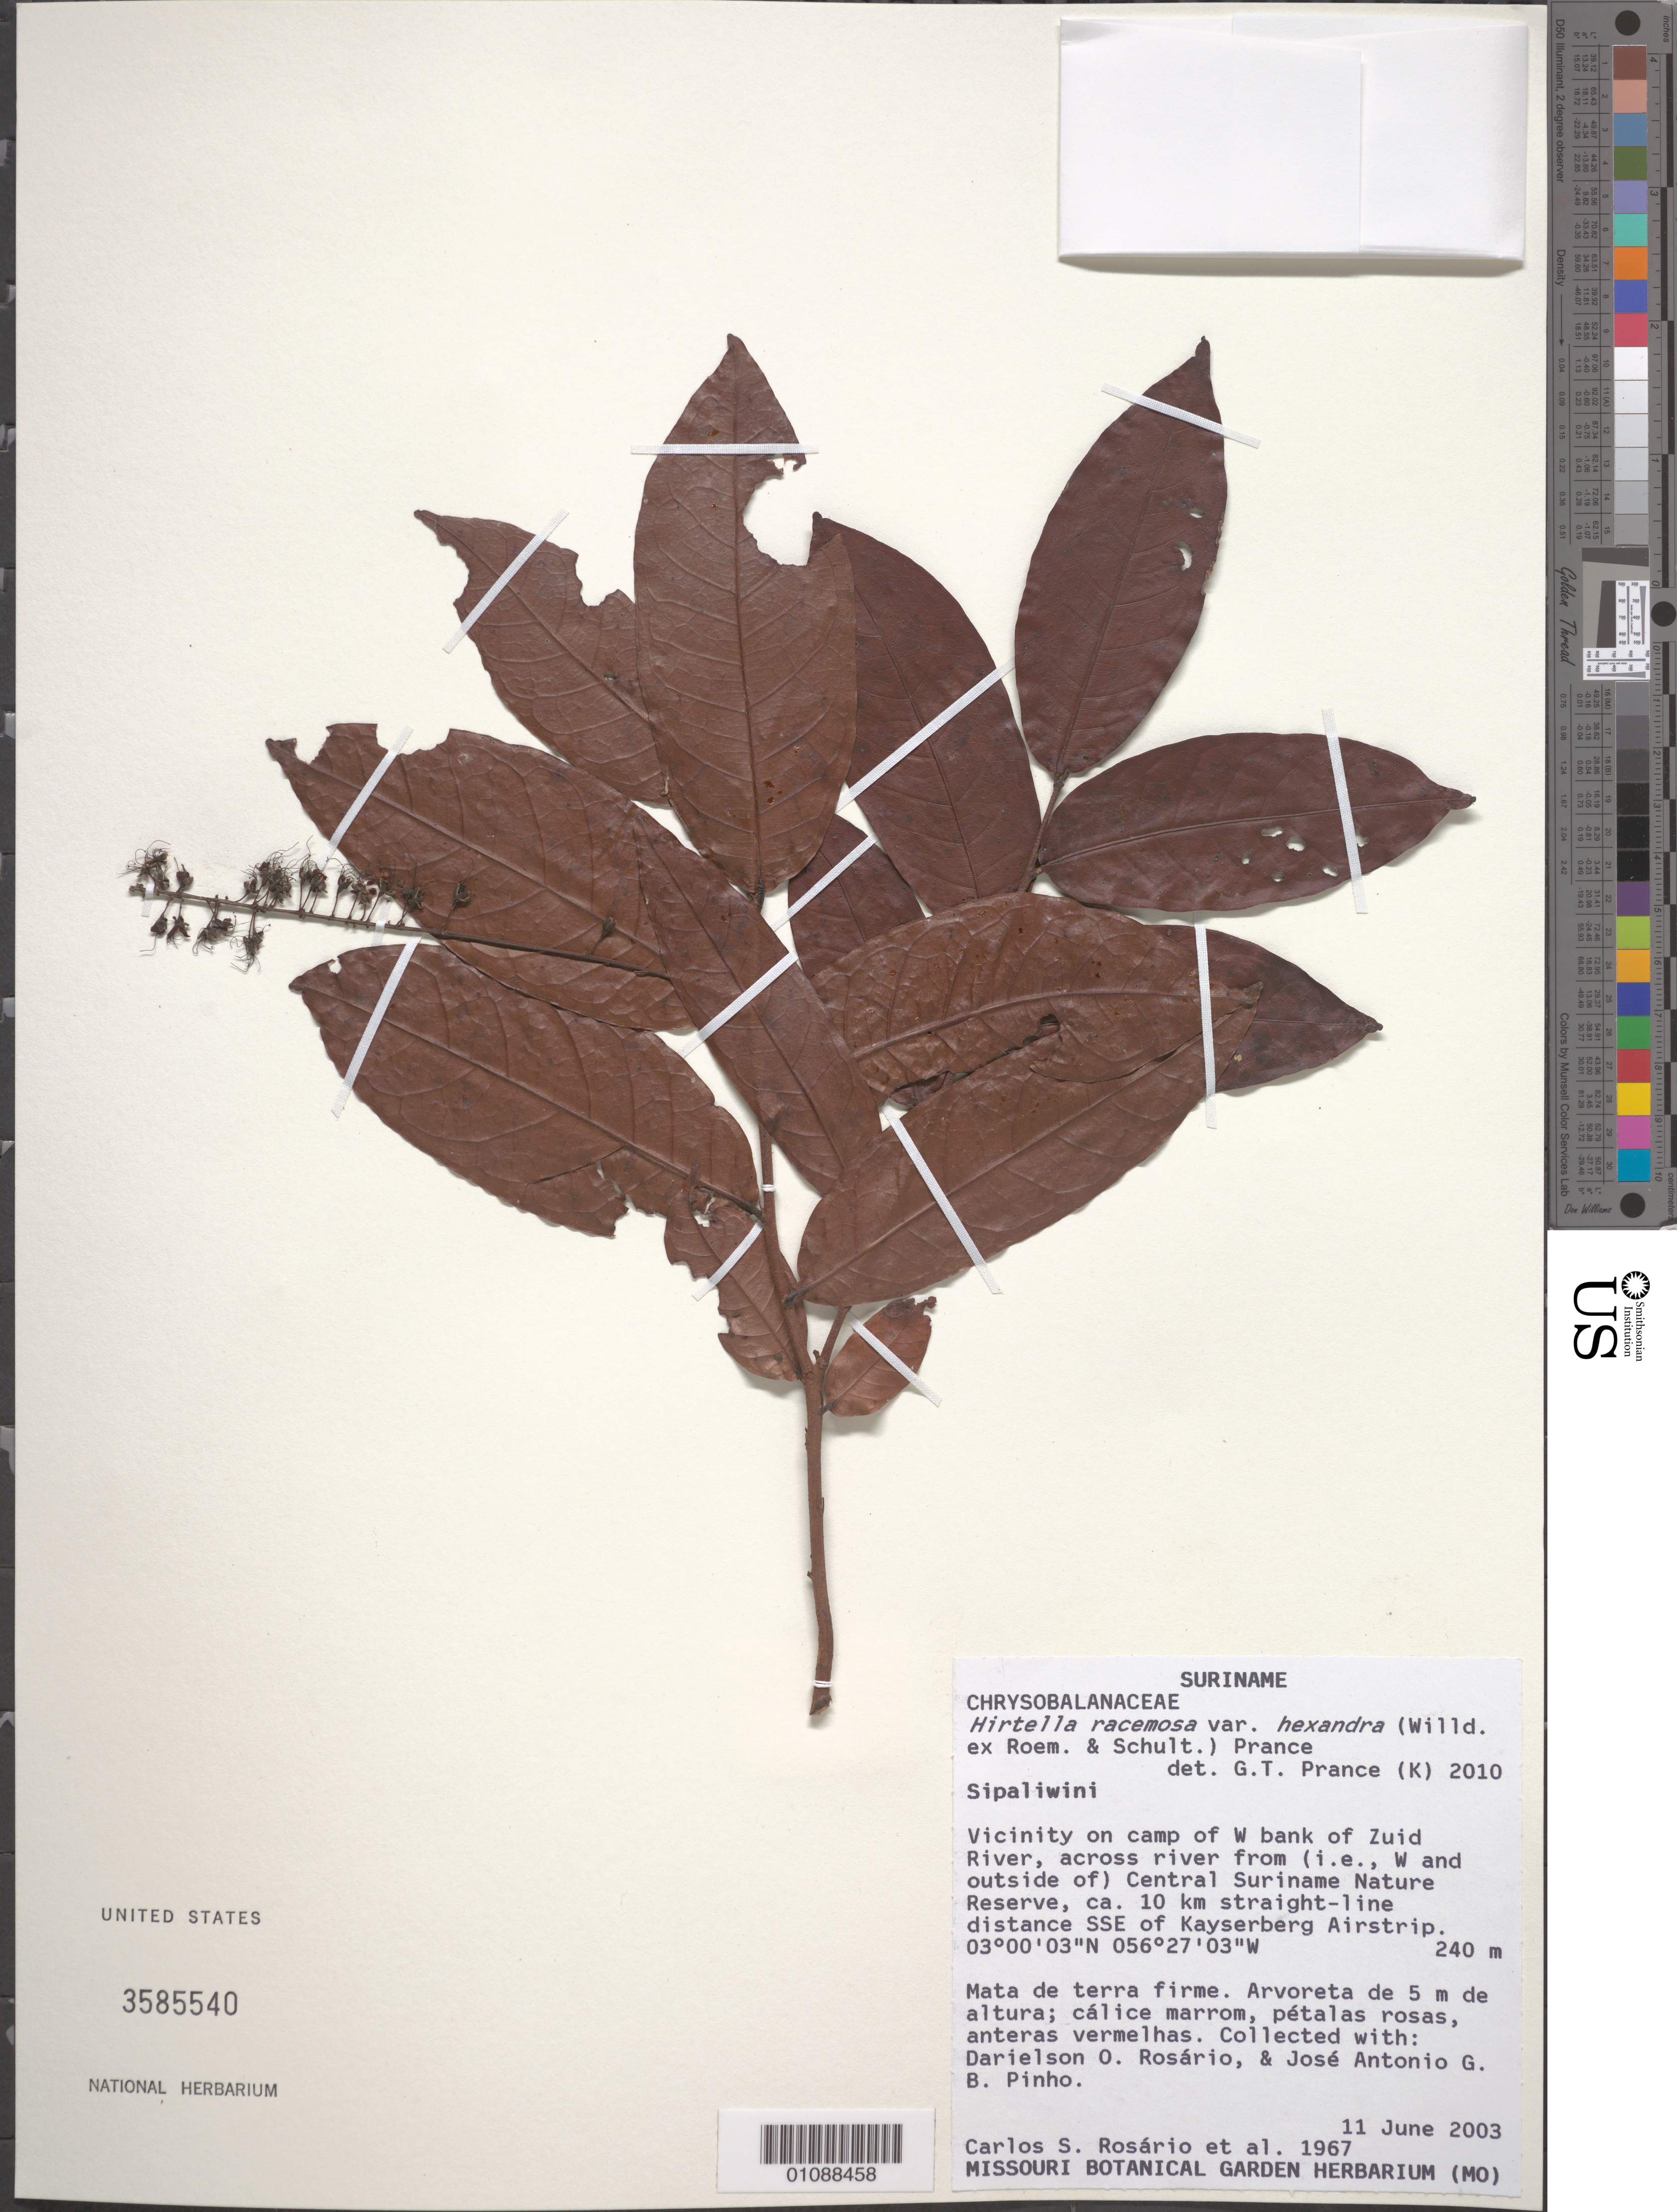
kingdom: Plantae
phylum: Tracheophyta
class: Magnoliopsida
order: Malpighiales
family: Chrysobalanaceae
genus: Hirtella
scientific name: Hirtella racemosa var. hexandra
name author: (Willd. ex Roem. & Schult.) Prance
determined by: Prance, G. T.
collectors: C. S. Rosário, D. Rosario & J. Pinho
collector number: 1967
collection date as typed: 11-Jun-03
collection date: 2003-06-11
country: Suriname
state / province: Sipaliwini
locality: Central SURINAMEe Nature Reserve; vic on camp of W bank of Zuid river, across river from (ie W and outside of); ca 10km straight-line distance SSE of Kayserberg Airstrip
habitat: Mata de terra firme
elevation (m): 240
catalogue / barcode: US 3585540